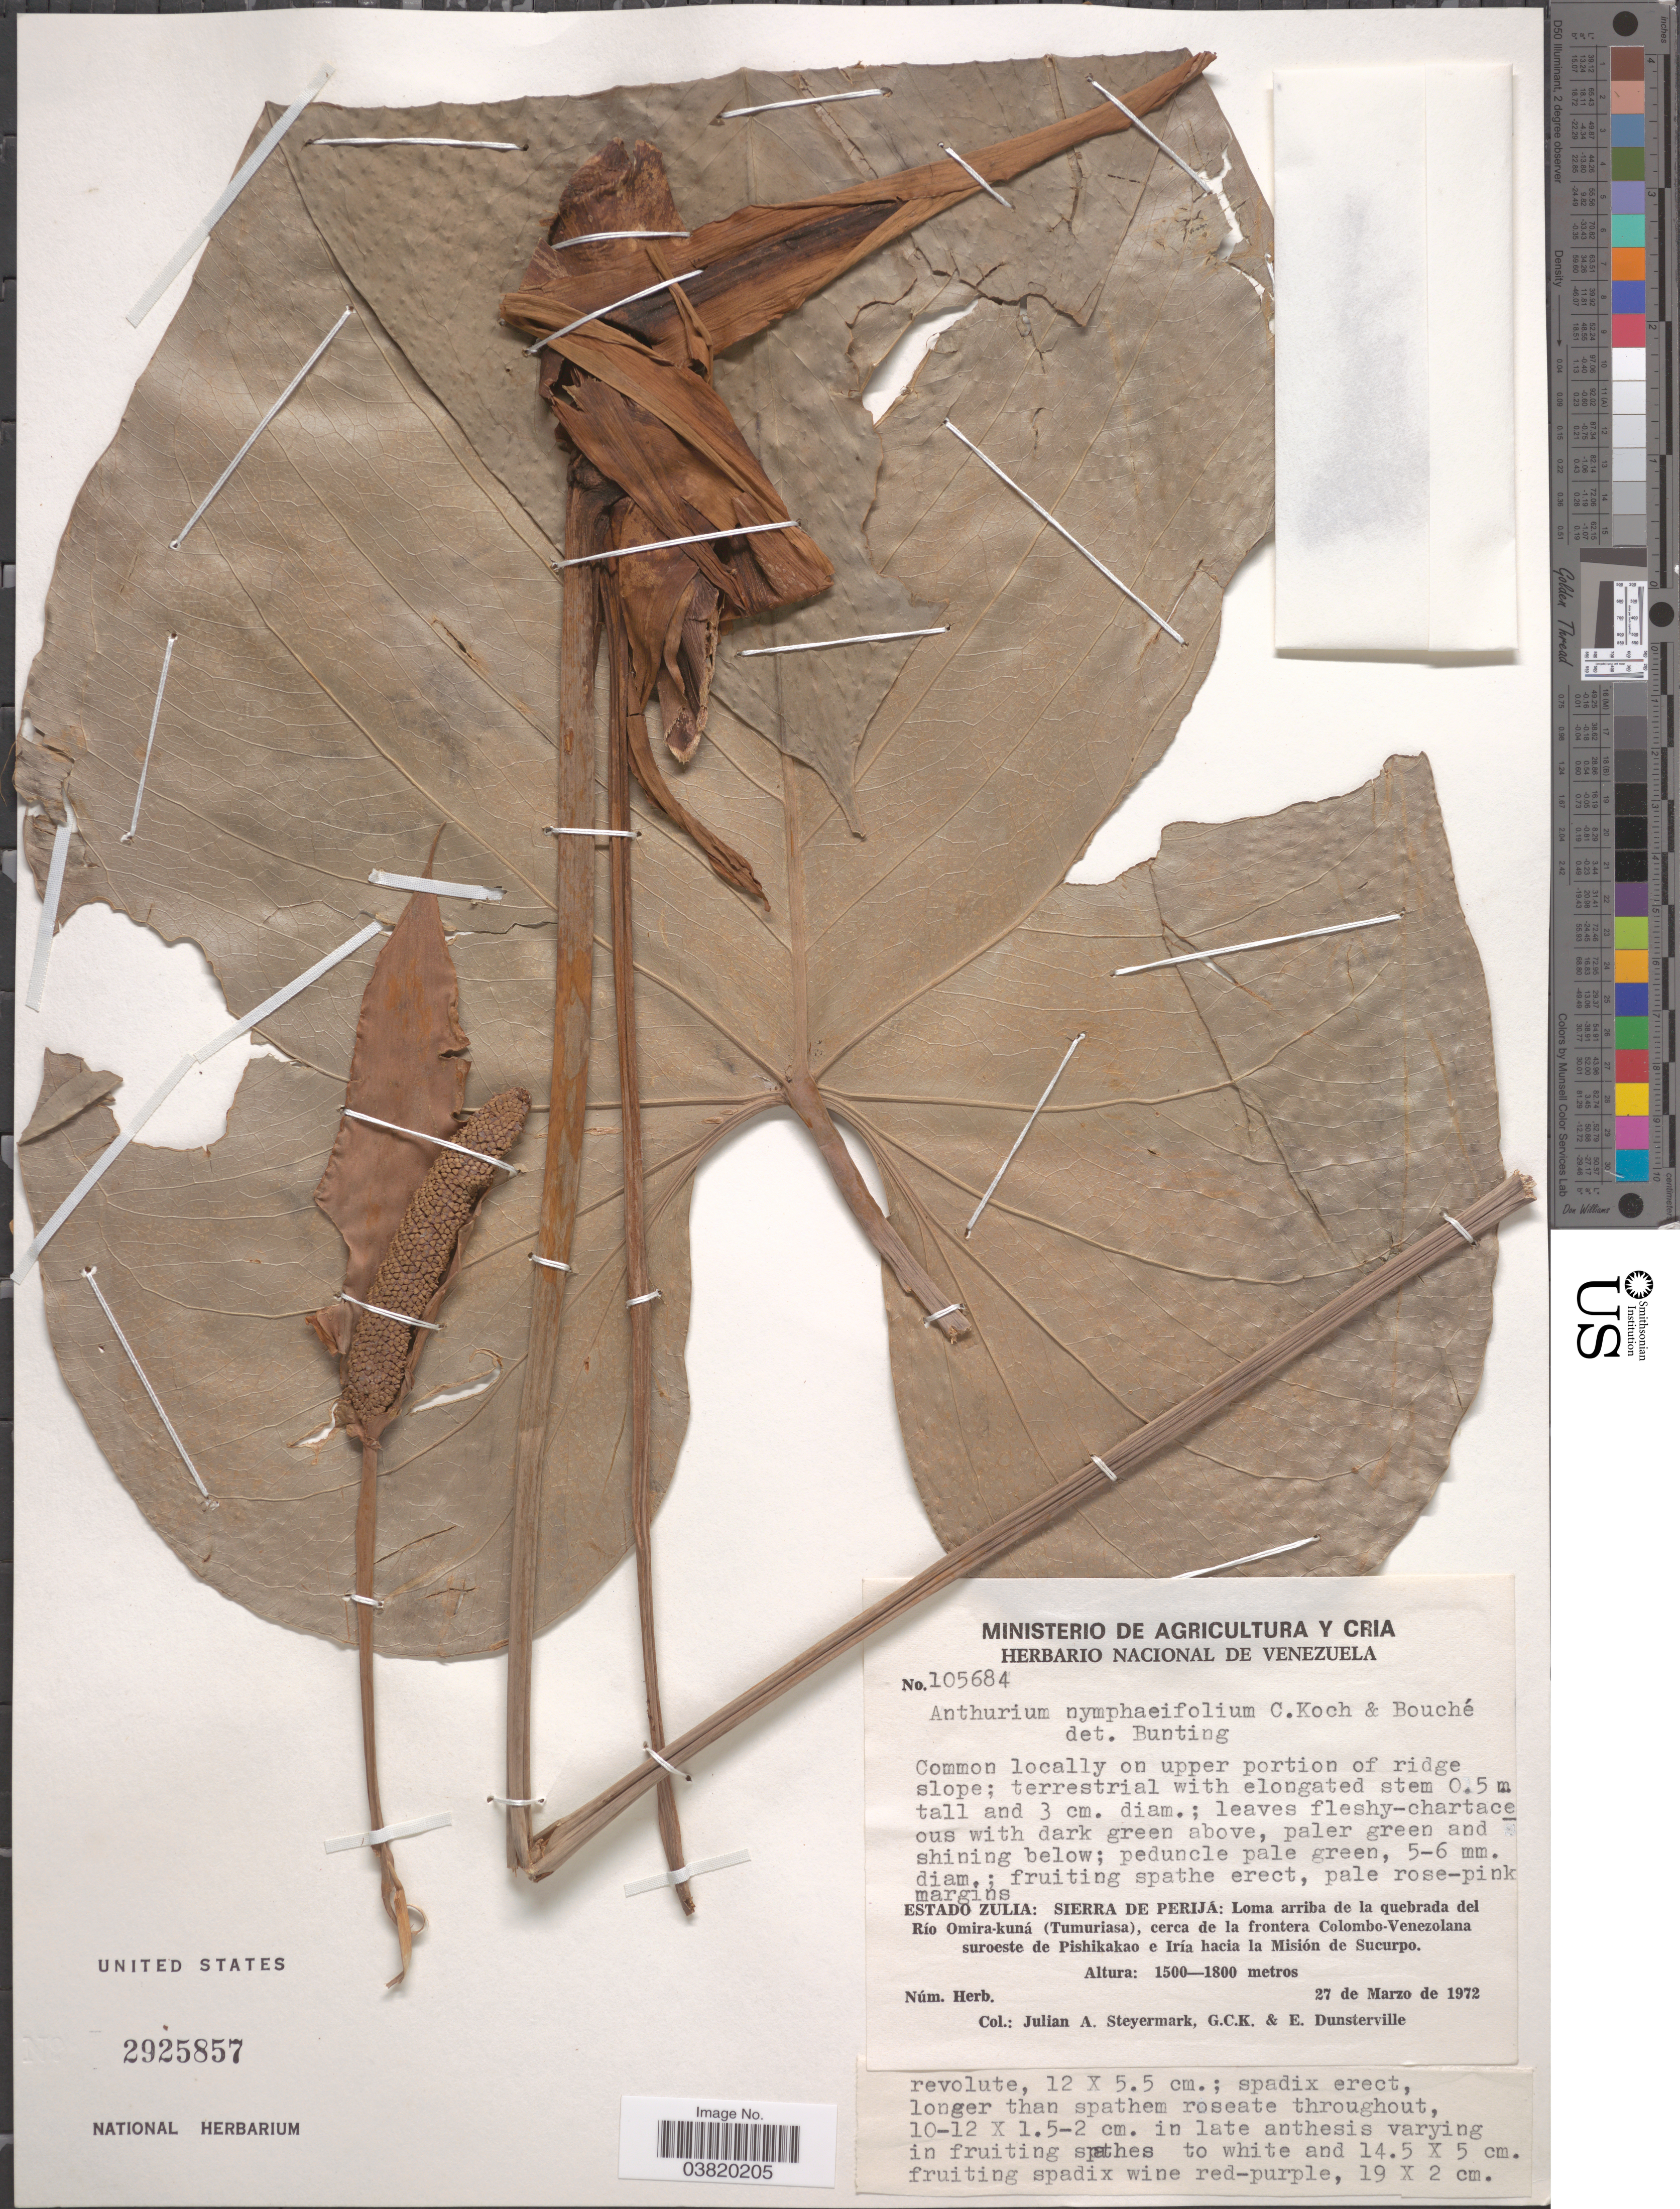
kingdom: Plantae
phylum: Tracheophyta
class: Liliopsida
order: Alismatales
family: Araceae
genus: Anthurium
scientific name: Anthurium nymphaeifolium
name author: K. Koch & C.D. Bouché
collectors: J. Steyermark, G.C.K. & E. Dunsterville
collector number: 105684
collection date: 1972-03-27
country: Venezuela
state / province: Zulia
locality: Sierra de Perija; Loma arriba de la quebrada del Río Omira-kuná (Tumuriasa), cerca de la frontera Colombo-Venezolana suroeste de Pishikakao e Iría hacia la Misión de Sucurpo.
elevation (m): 1500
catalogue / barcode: US 2925857